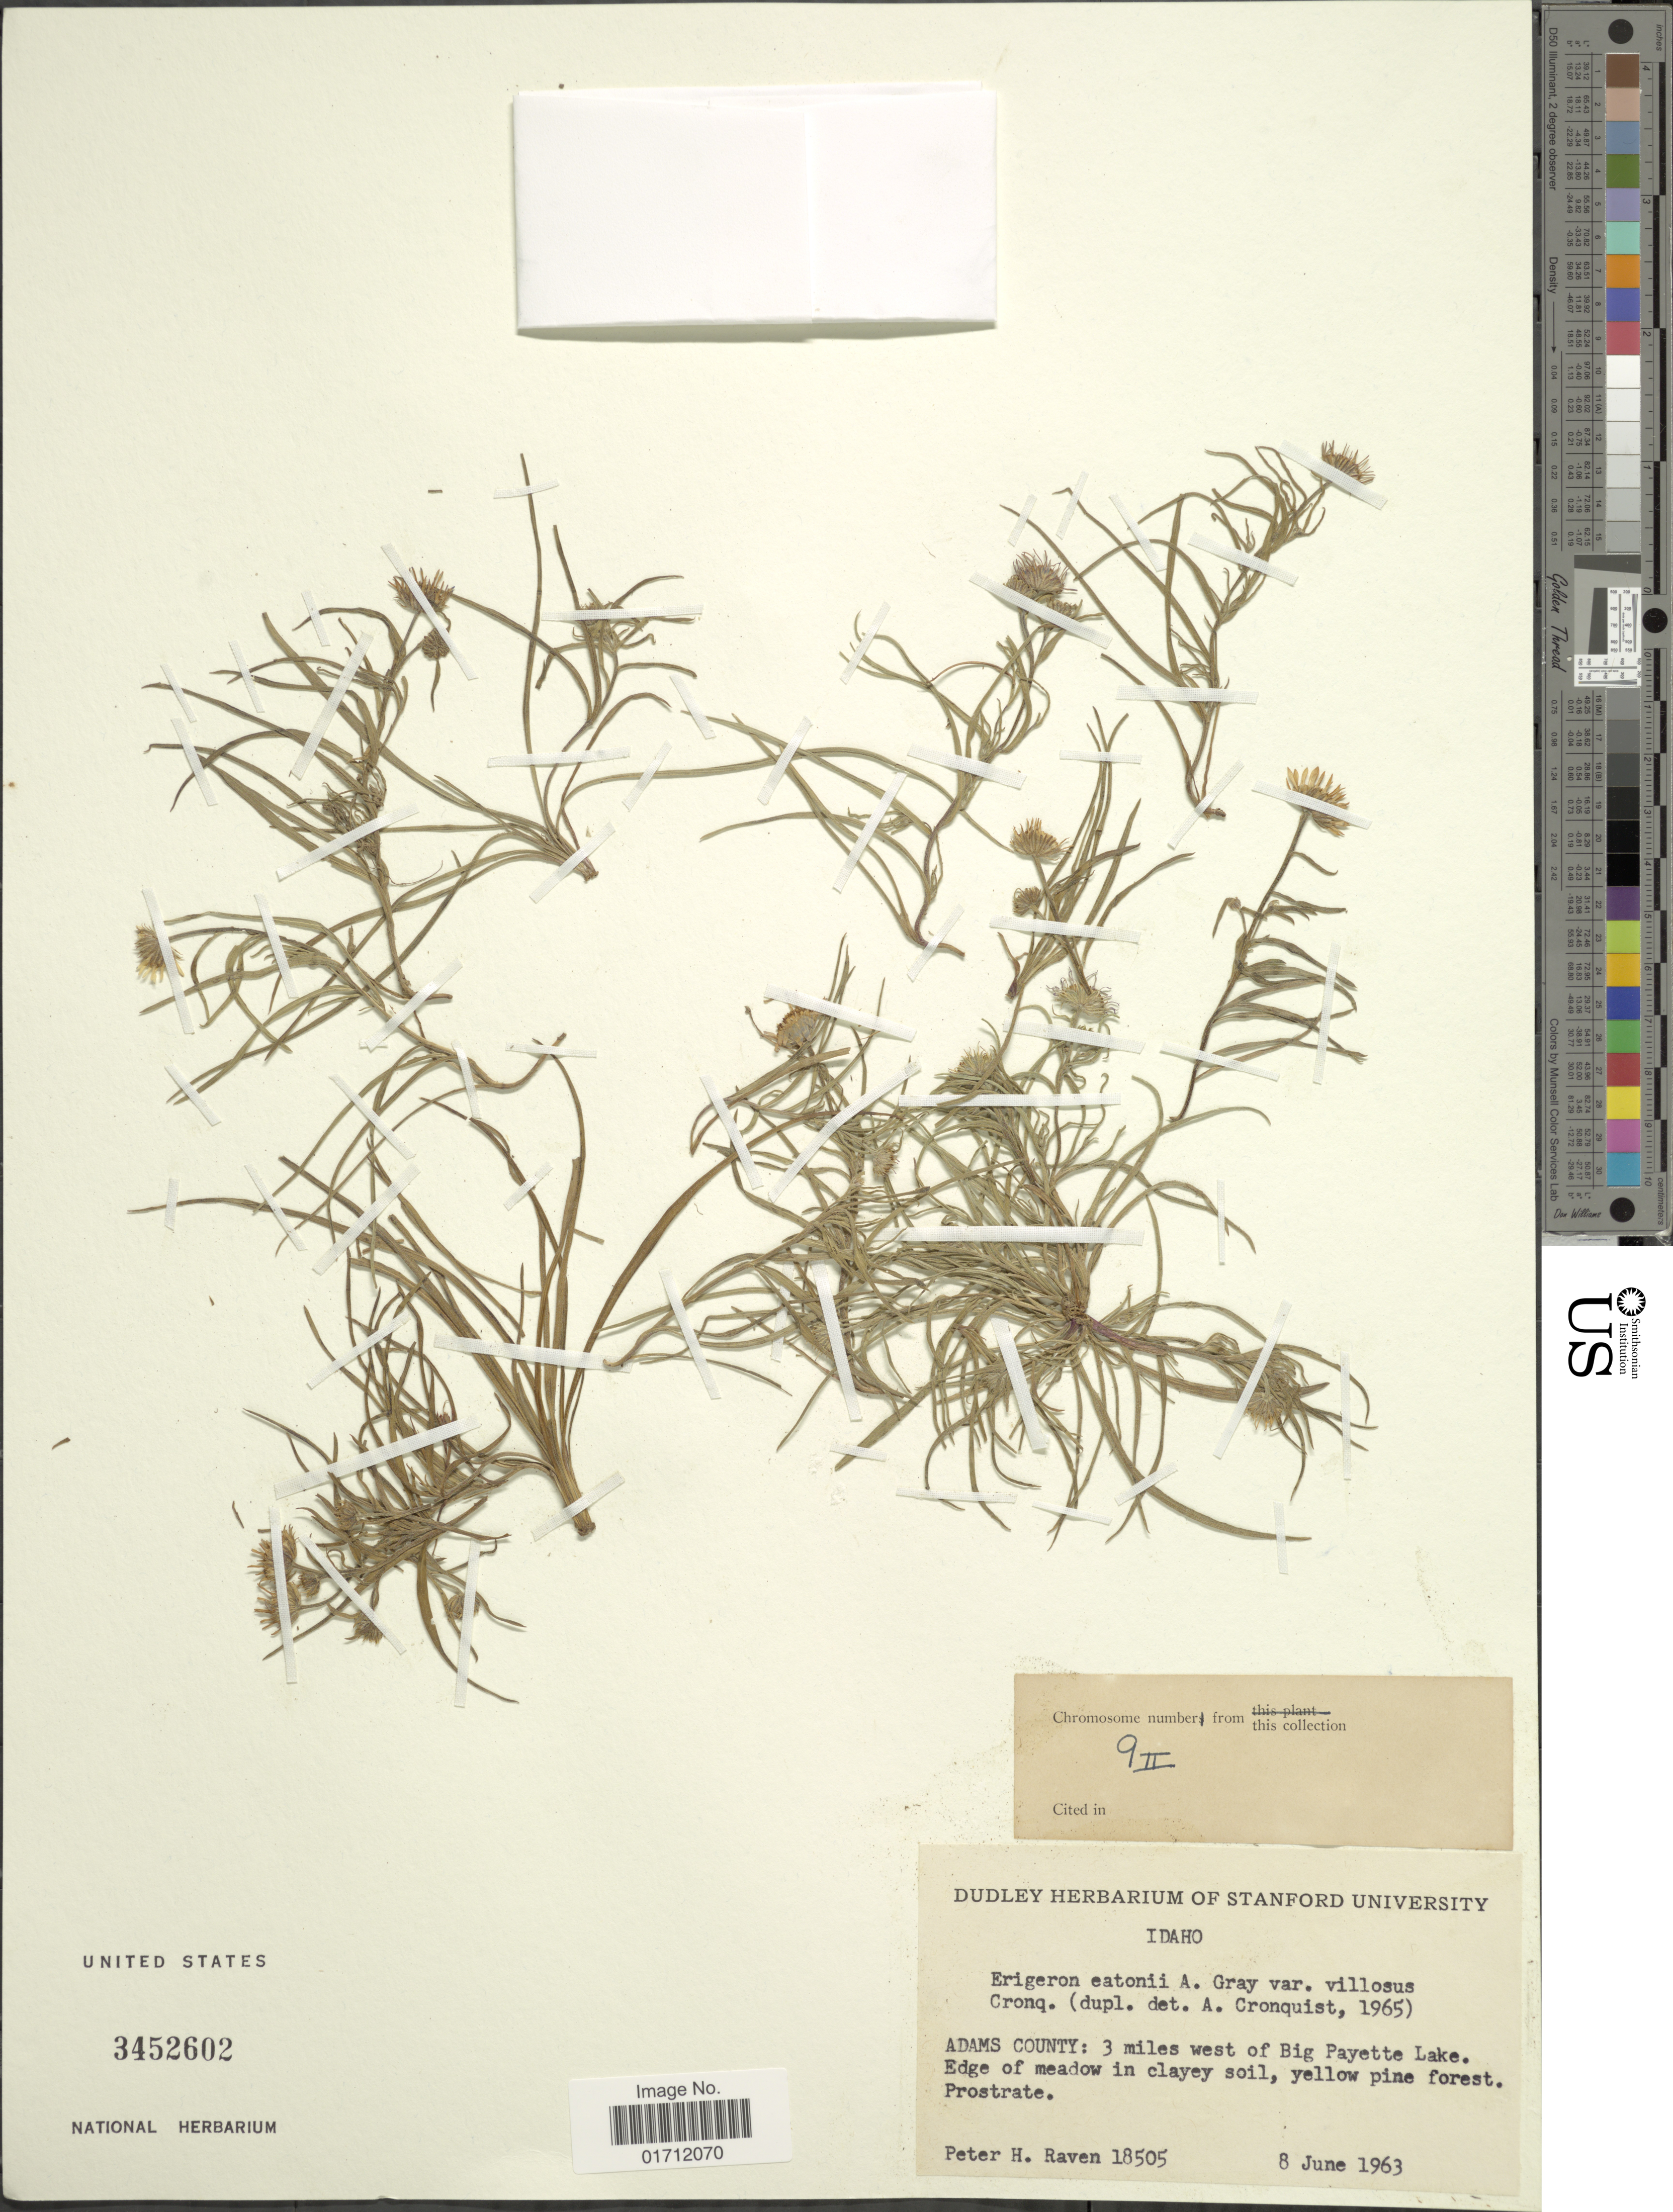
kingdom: Plantae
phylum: Tracheophyta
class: Magnoliopsida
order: Asterales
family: Asteraceae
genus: Erigeron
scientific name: Erigeron eatonii var. villosus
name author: (Cronq.) Cronq.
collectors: P. Raven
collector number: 18505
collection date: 1963-06-08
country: United States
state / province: Idaho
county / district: Adams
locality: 3 miles west of Big Payette Lake.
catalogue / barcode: US 3452602